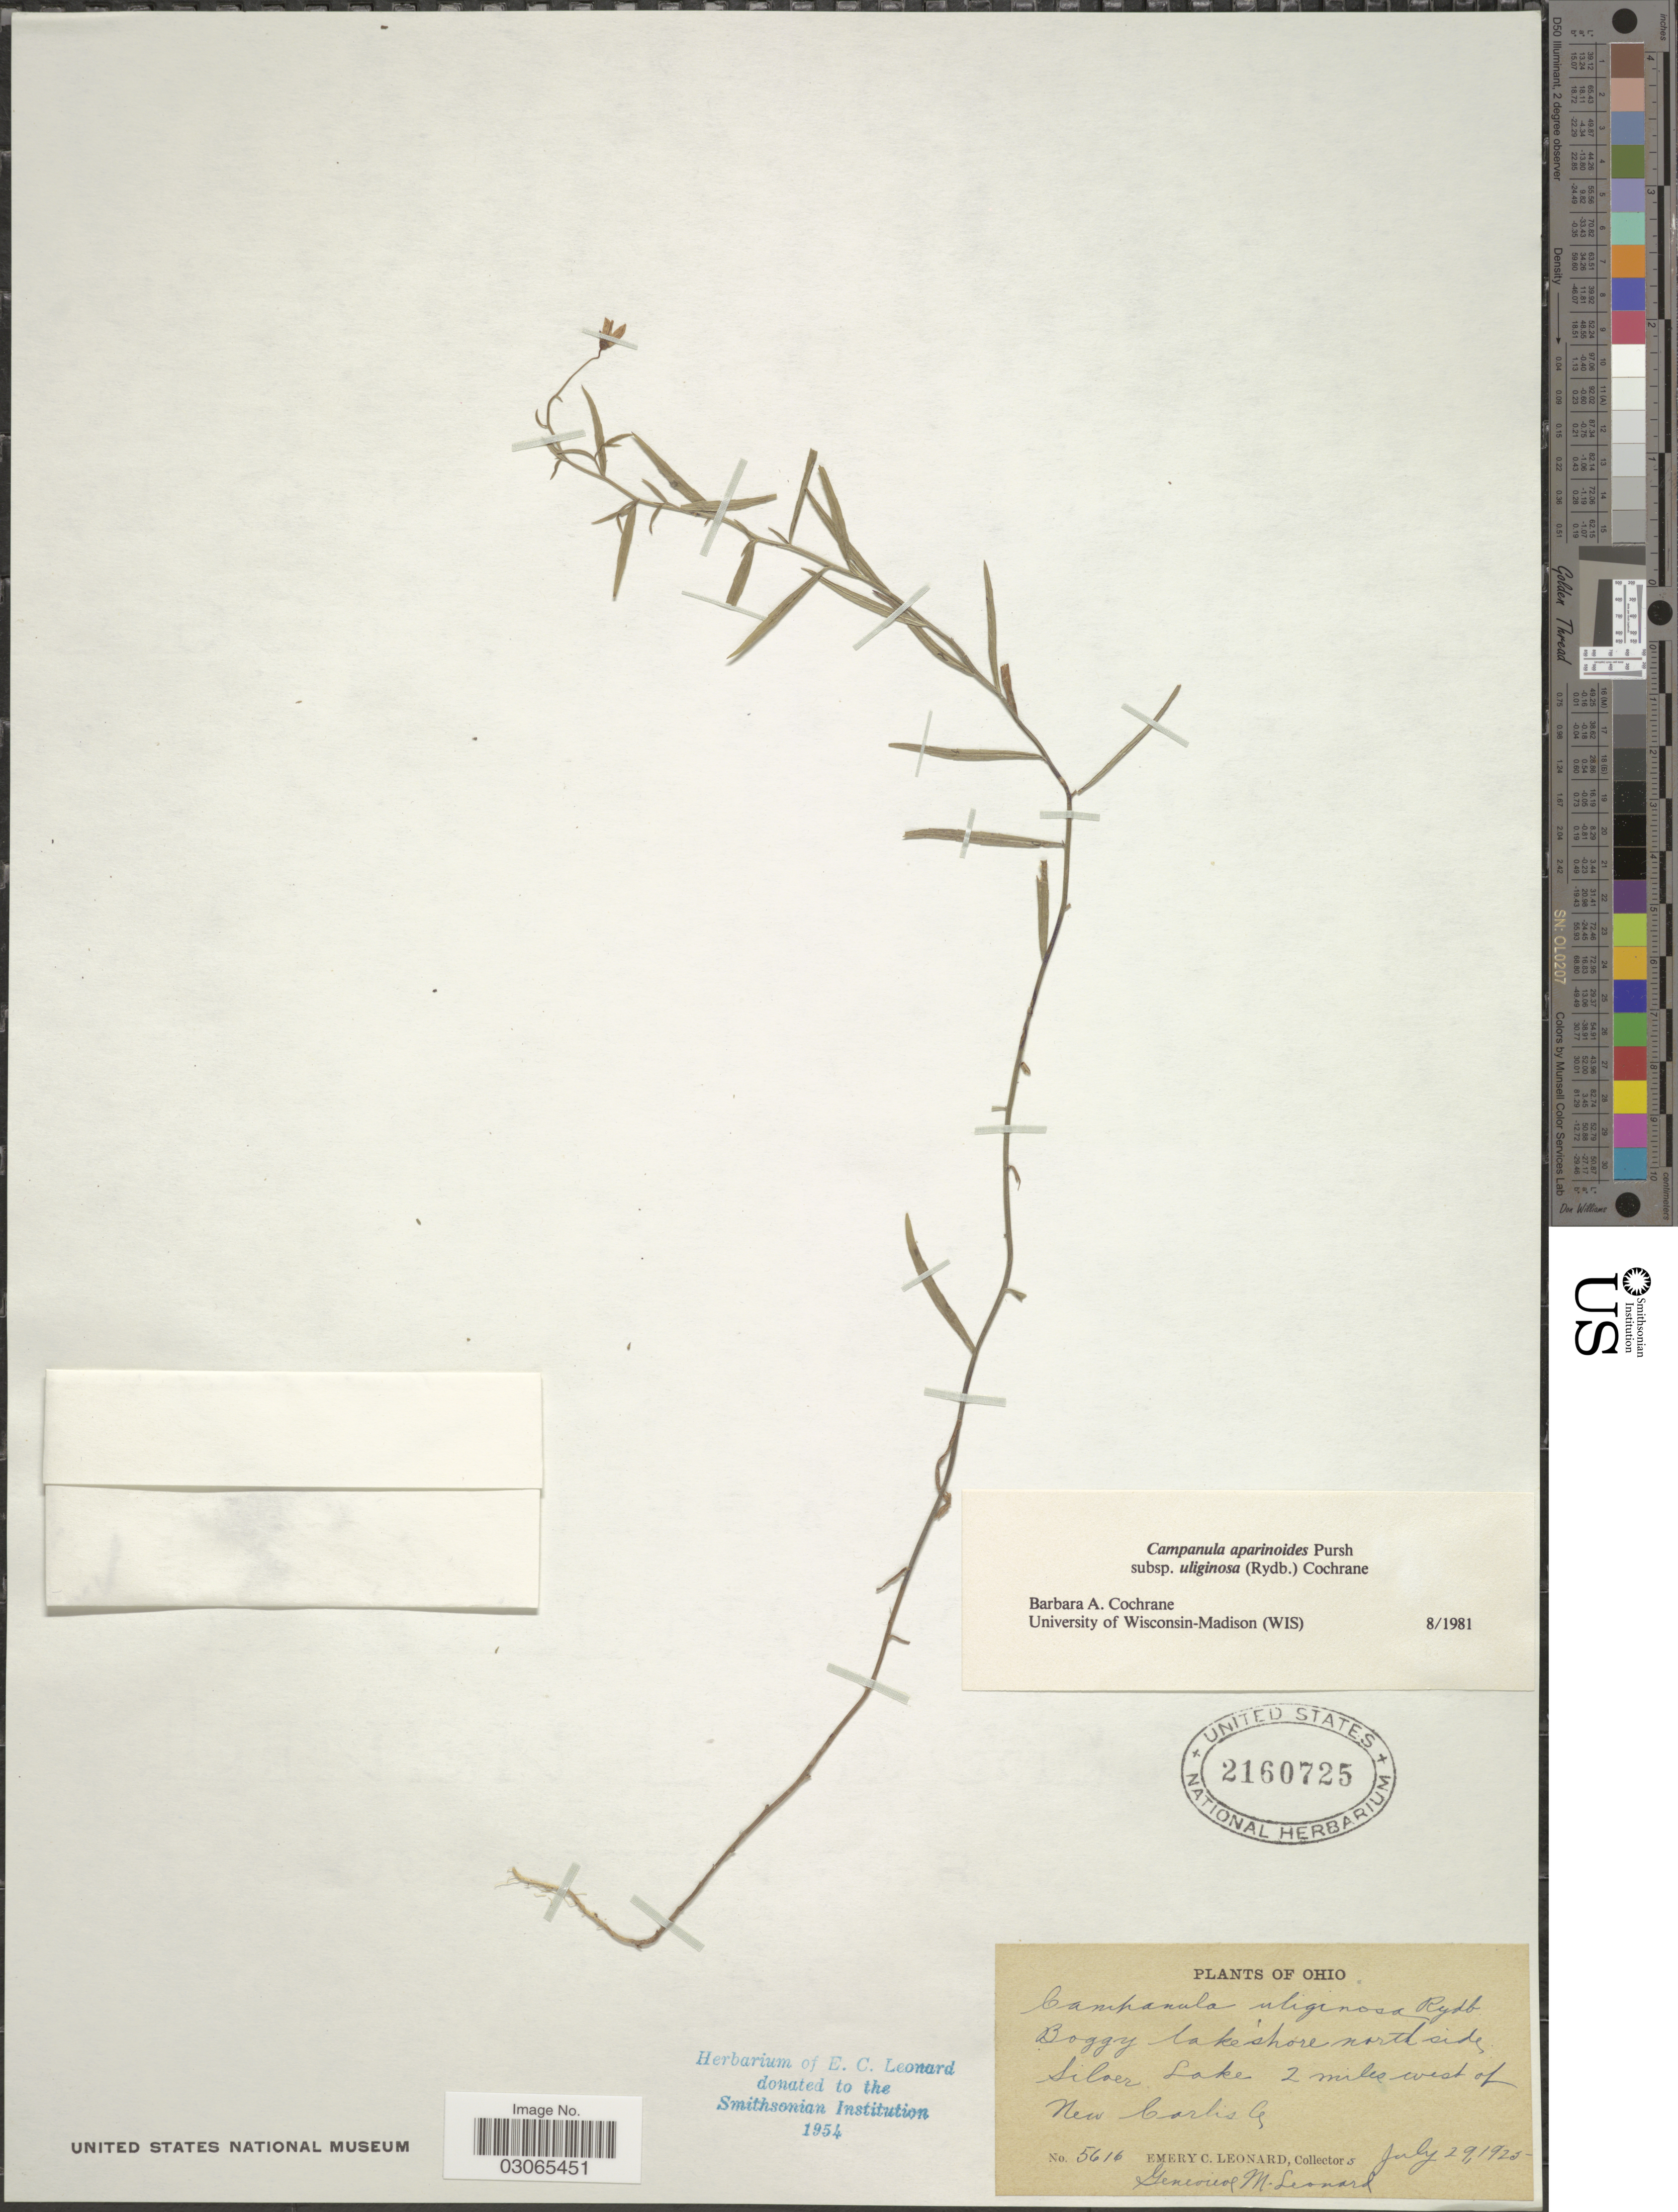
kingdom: Plantae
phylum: Tracheophyta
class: Magnoliopsida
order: Asterales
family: Campanulaceae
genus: Campanula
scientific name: Campanula aparinoides var. uliginosa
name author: (Rydb.) Gleason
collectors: E. C. Leonard & G. M. Leonard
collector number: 5616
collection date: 1925-07-29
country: United States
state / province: Ohio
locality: Boggy lake shore north side Silver Lake 2 miles west of New Carlisle.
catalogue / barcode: US 2160725